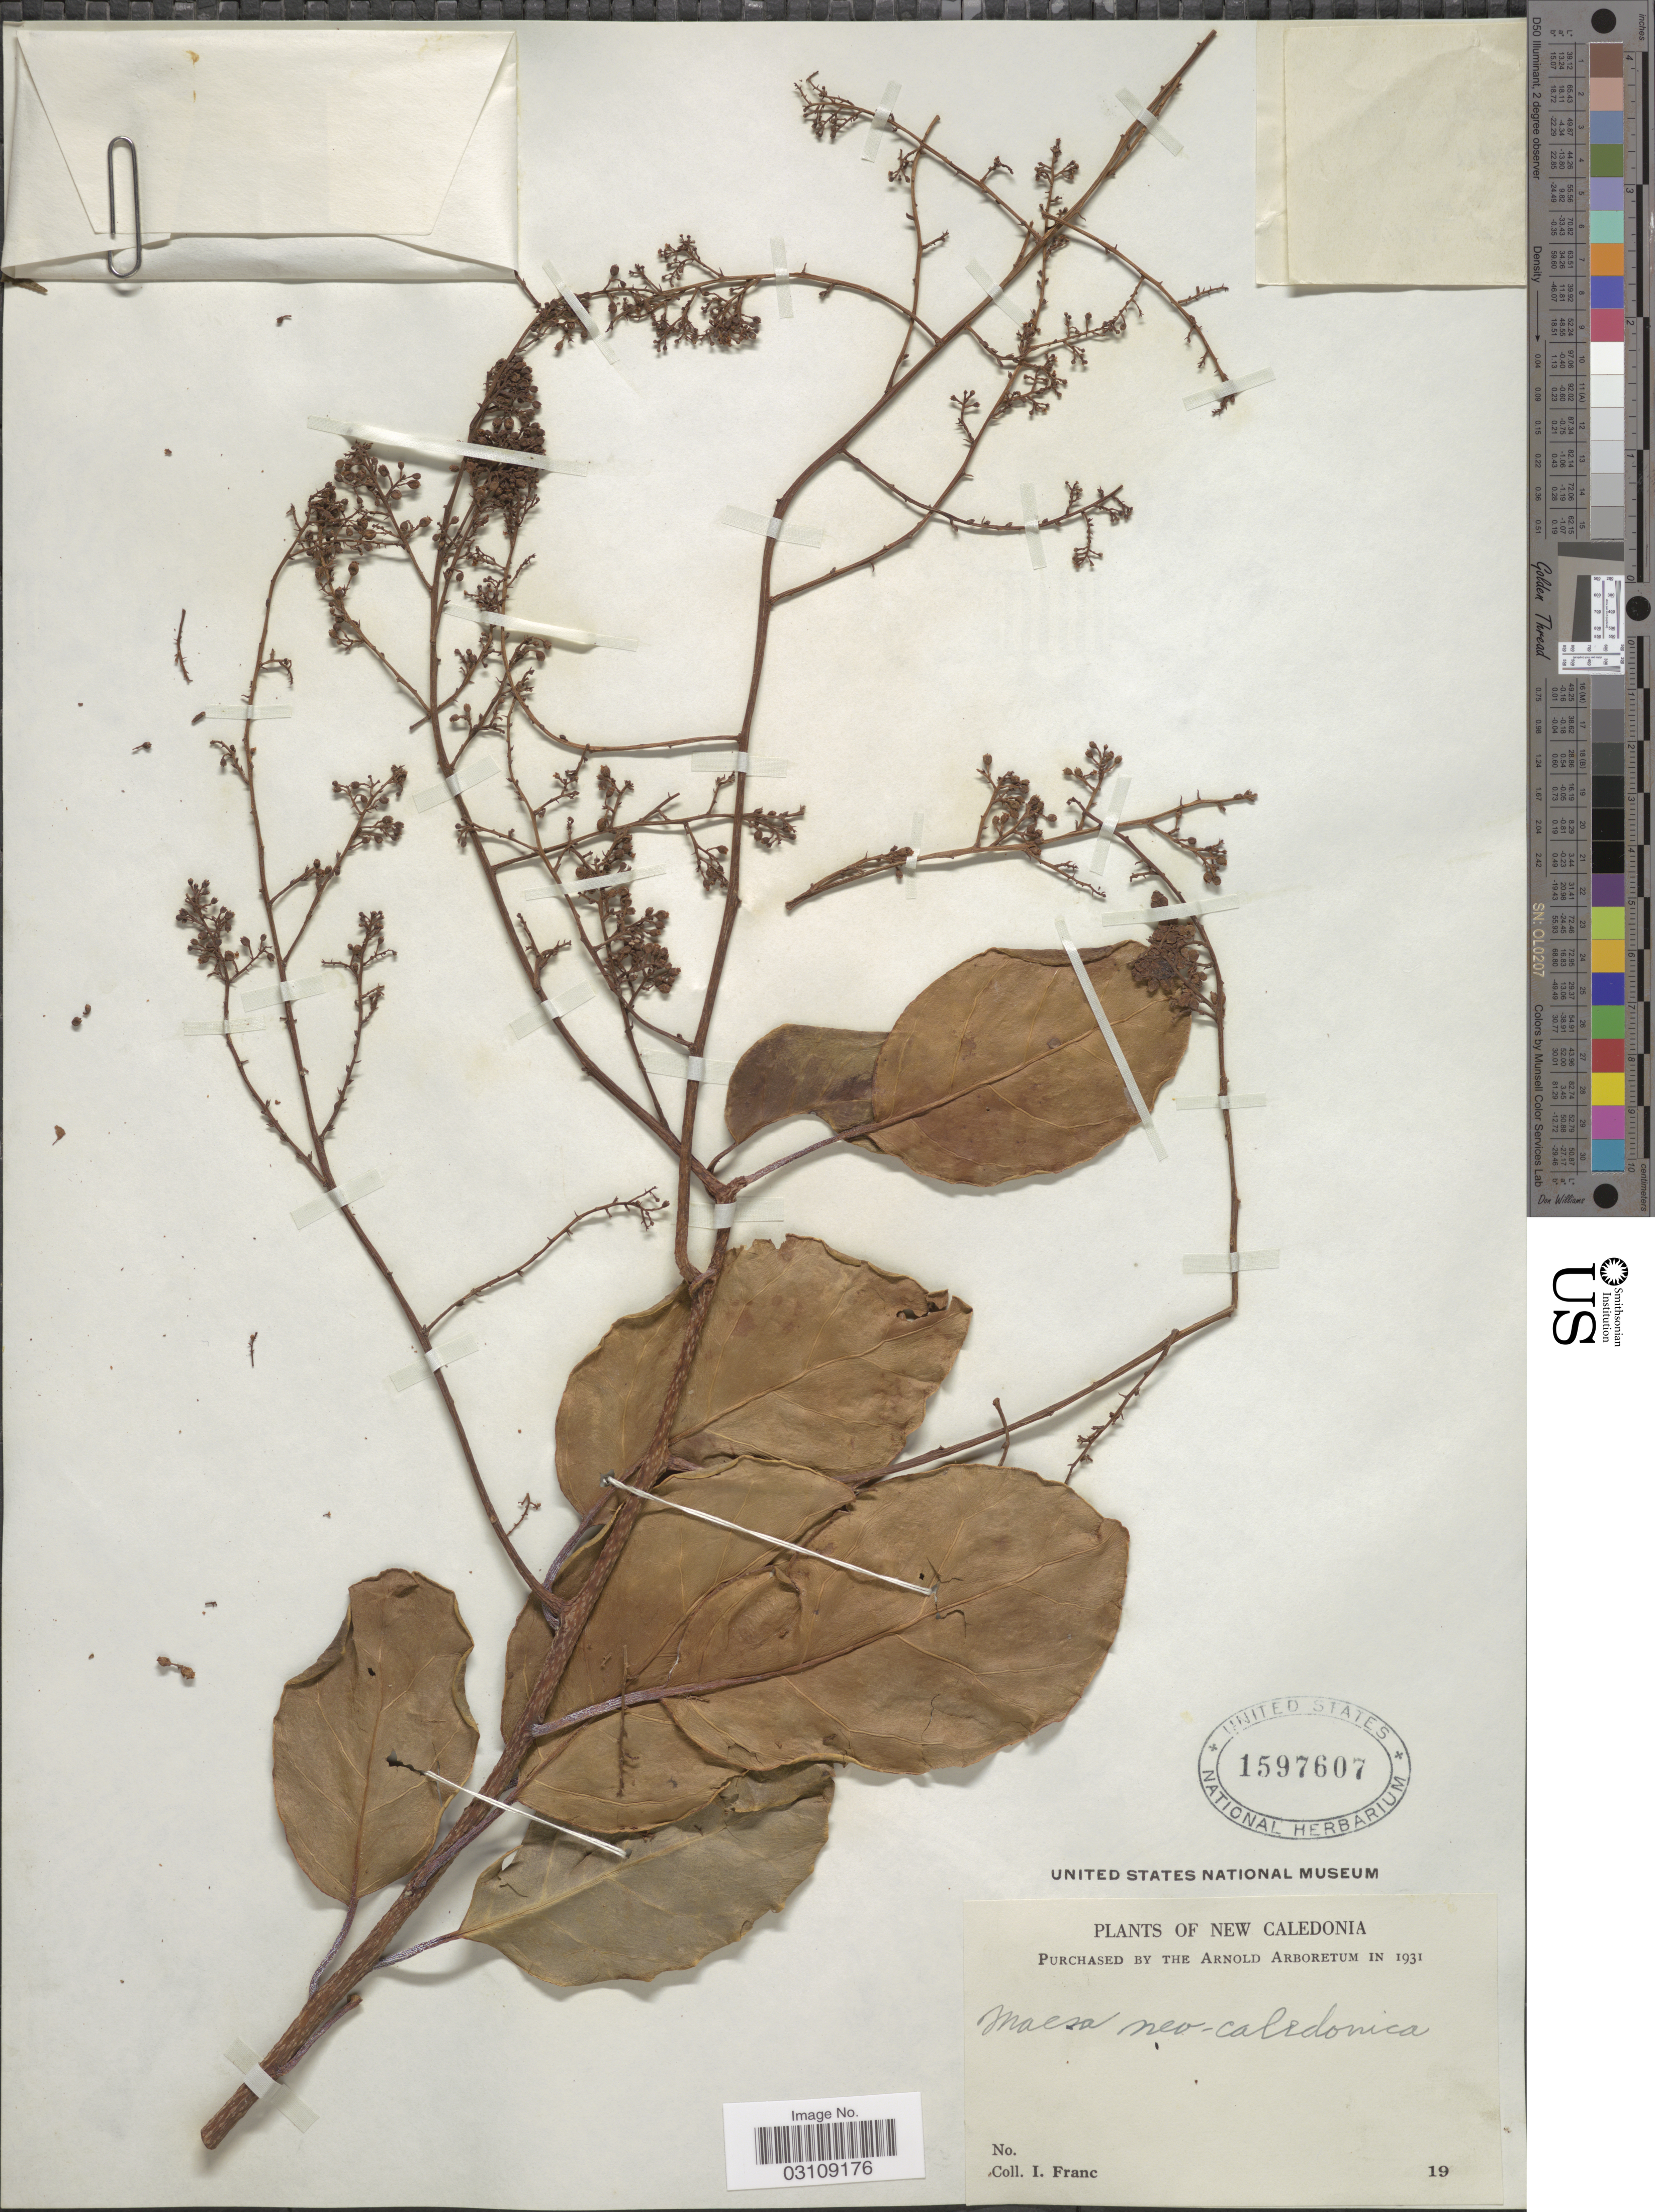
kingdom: Plantae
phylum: Tracheophyta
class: Magnoliopsida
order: Ericales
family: Primulaceae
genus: Maesa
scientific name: Maesa novocaledonica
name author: Mez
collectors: I. Franc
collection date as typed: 19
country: New Caledonia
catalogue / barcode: US 1597607